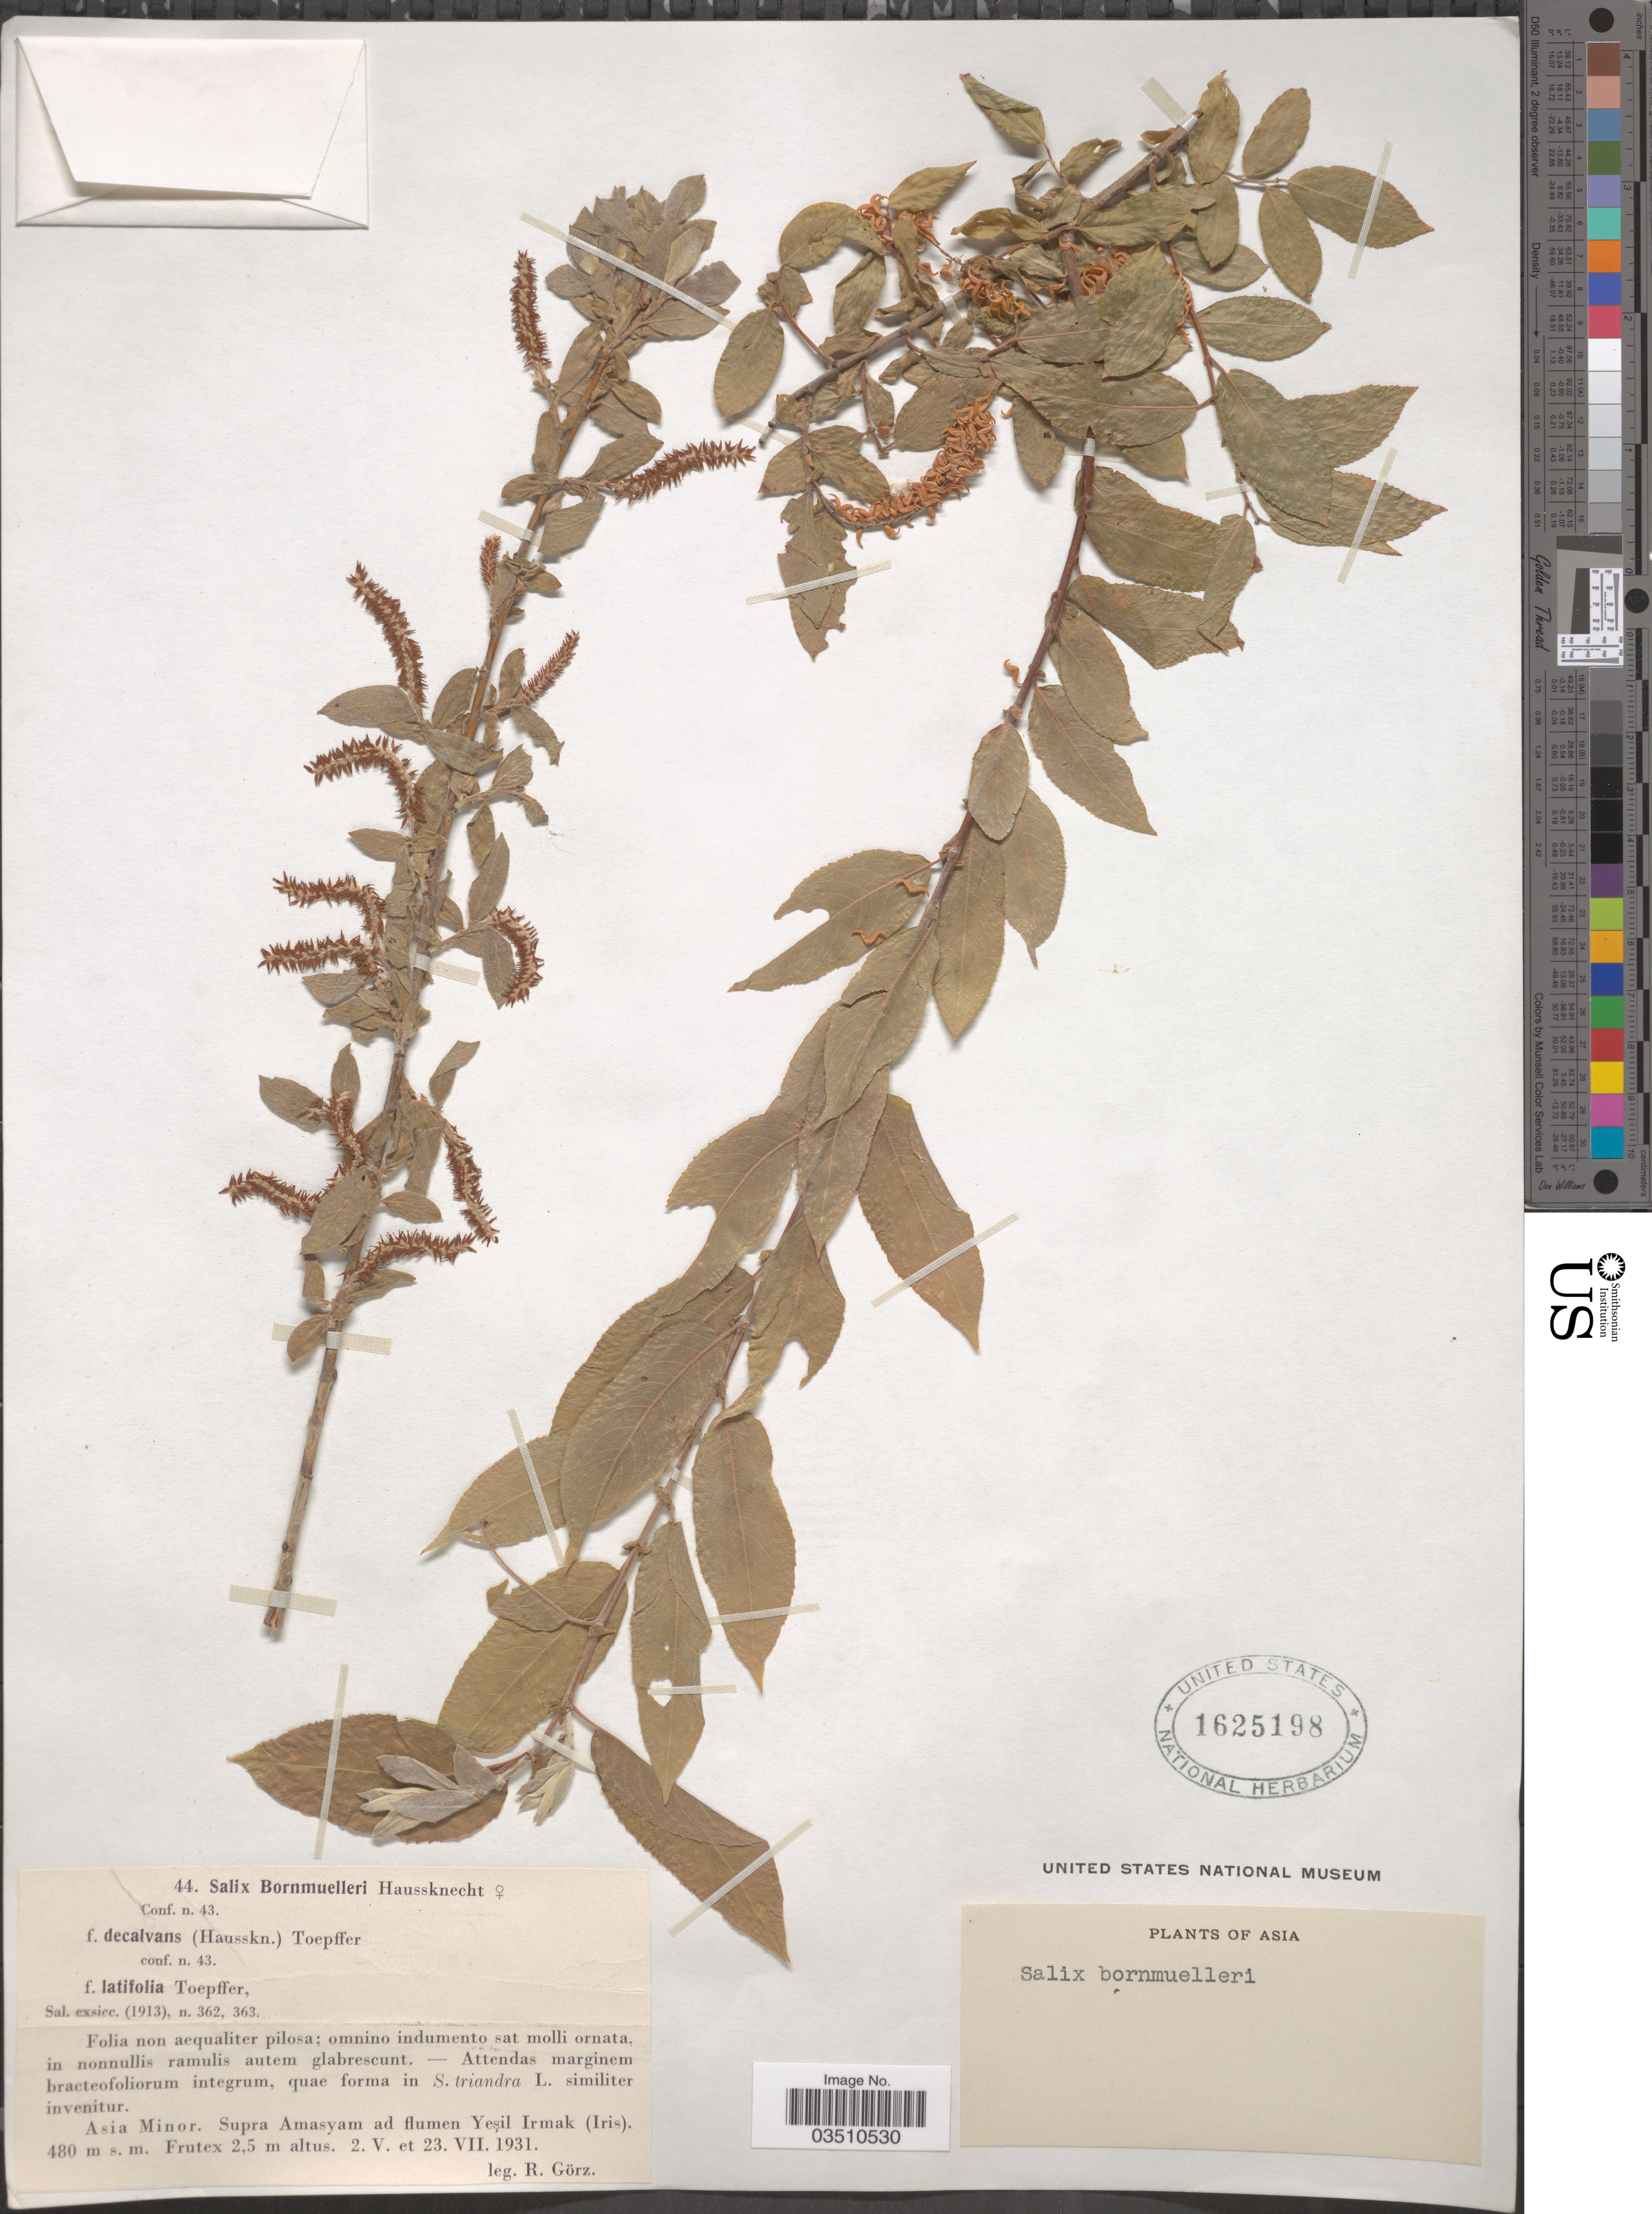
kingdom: Plantae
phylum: Tracheophyta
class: Magnoliopsida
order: Malpighiales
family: Salicaceae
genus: Salix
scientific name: Salix bornmuelleri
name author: Hausskn.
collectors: R. Görz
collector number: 44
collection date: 1931-05-02/1931-07-23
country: Turkey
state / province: Amasya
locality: Asia Minor. Supra Amasyam ad flumen Yeşil Irmak (Iris).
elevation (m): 480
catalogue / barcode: US 1625198